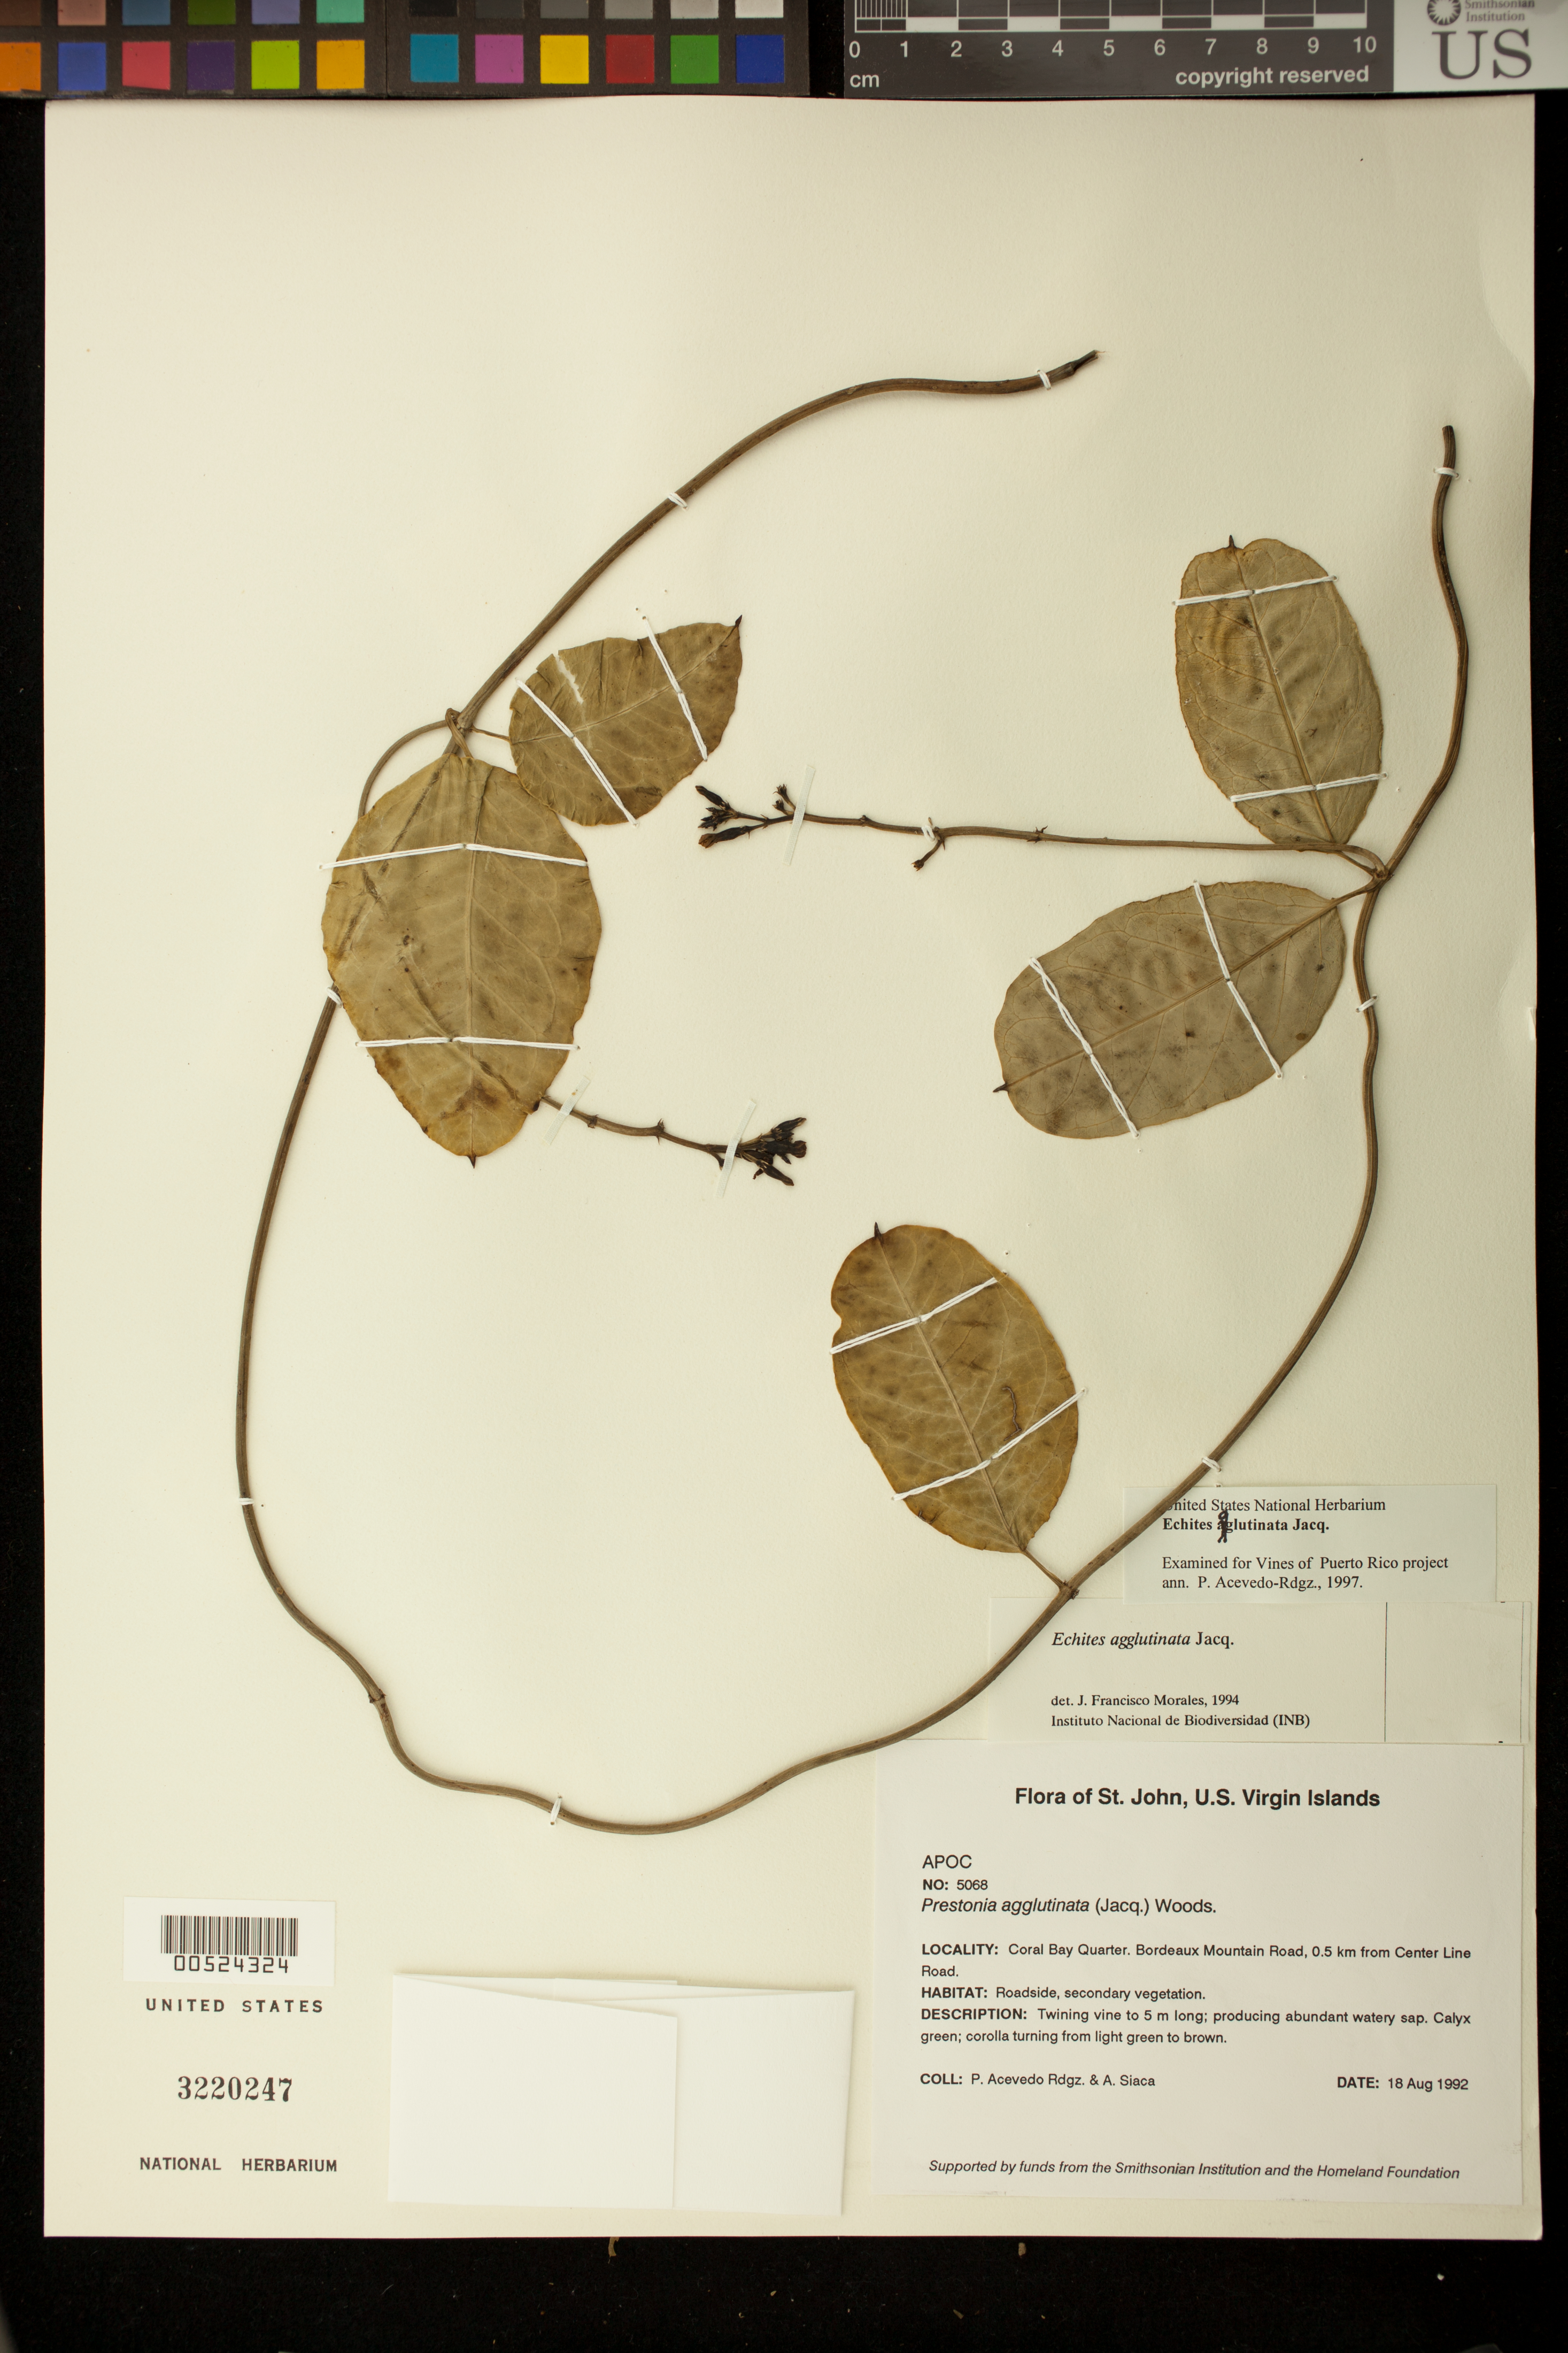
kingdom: Plantae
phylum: Tracheophyta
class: Magnoliopsida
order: Gentianales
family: Apocynaceae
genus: Echites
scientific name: Echites agglutinatus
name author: Jacq.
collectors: P. Acevedo-Rodr. & A. Siaca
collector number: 5068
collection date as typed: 18 Aug 1992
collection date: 1992-08-18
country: U.S. Virgin Islands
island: St. John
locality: Coral Bay Quarter; along dirt road to Bordeaux Mountain., 0.5 km from Center Line Road.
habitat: Roadside, secondary vegetation.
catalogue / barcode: US 3220247